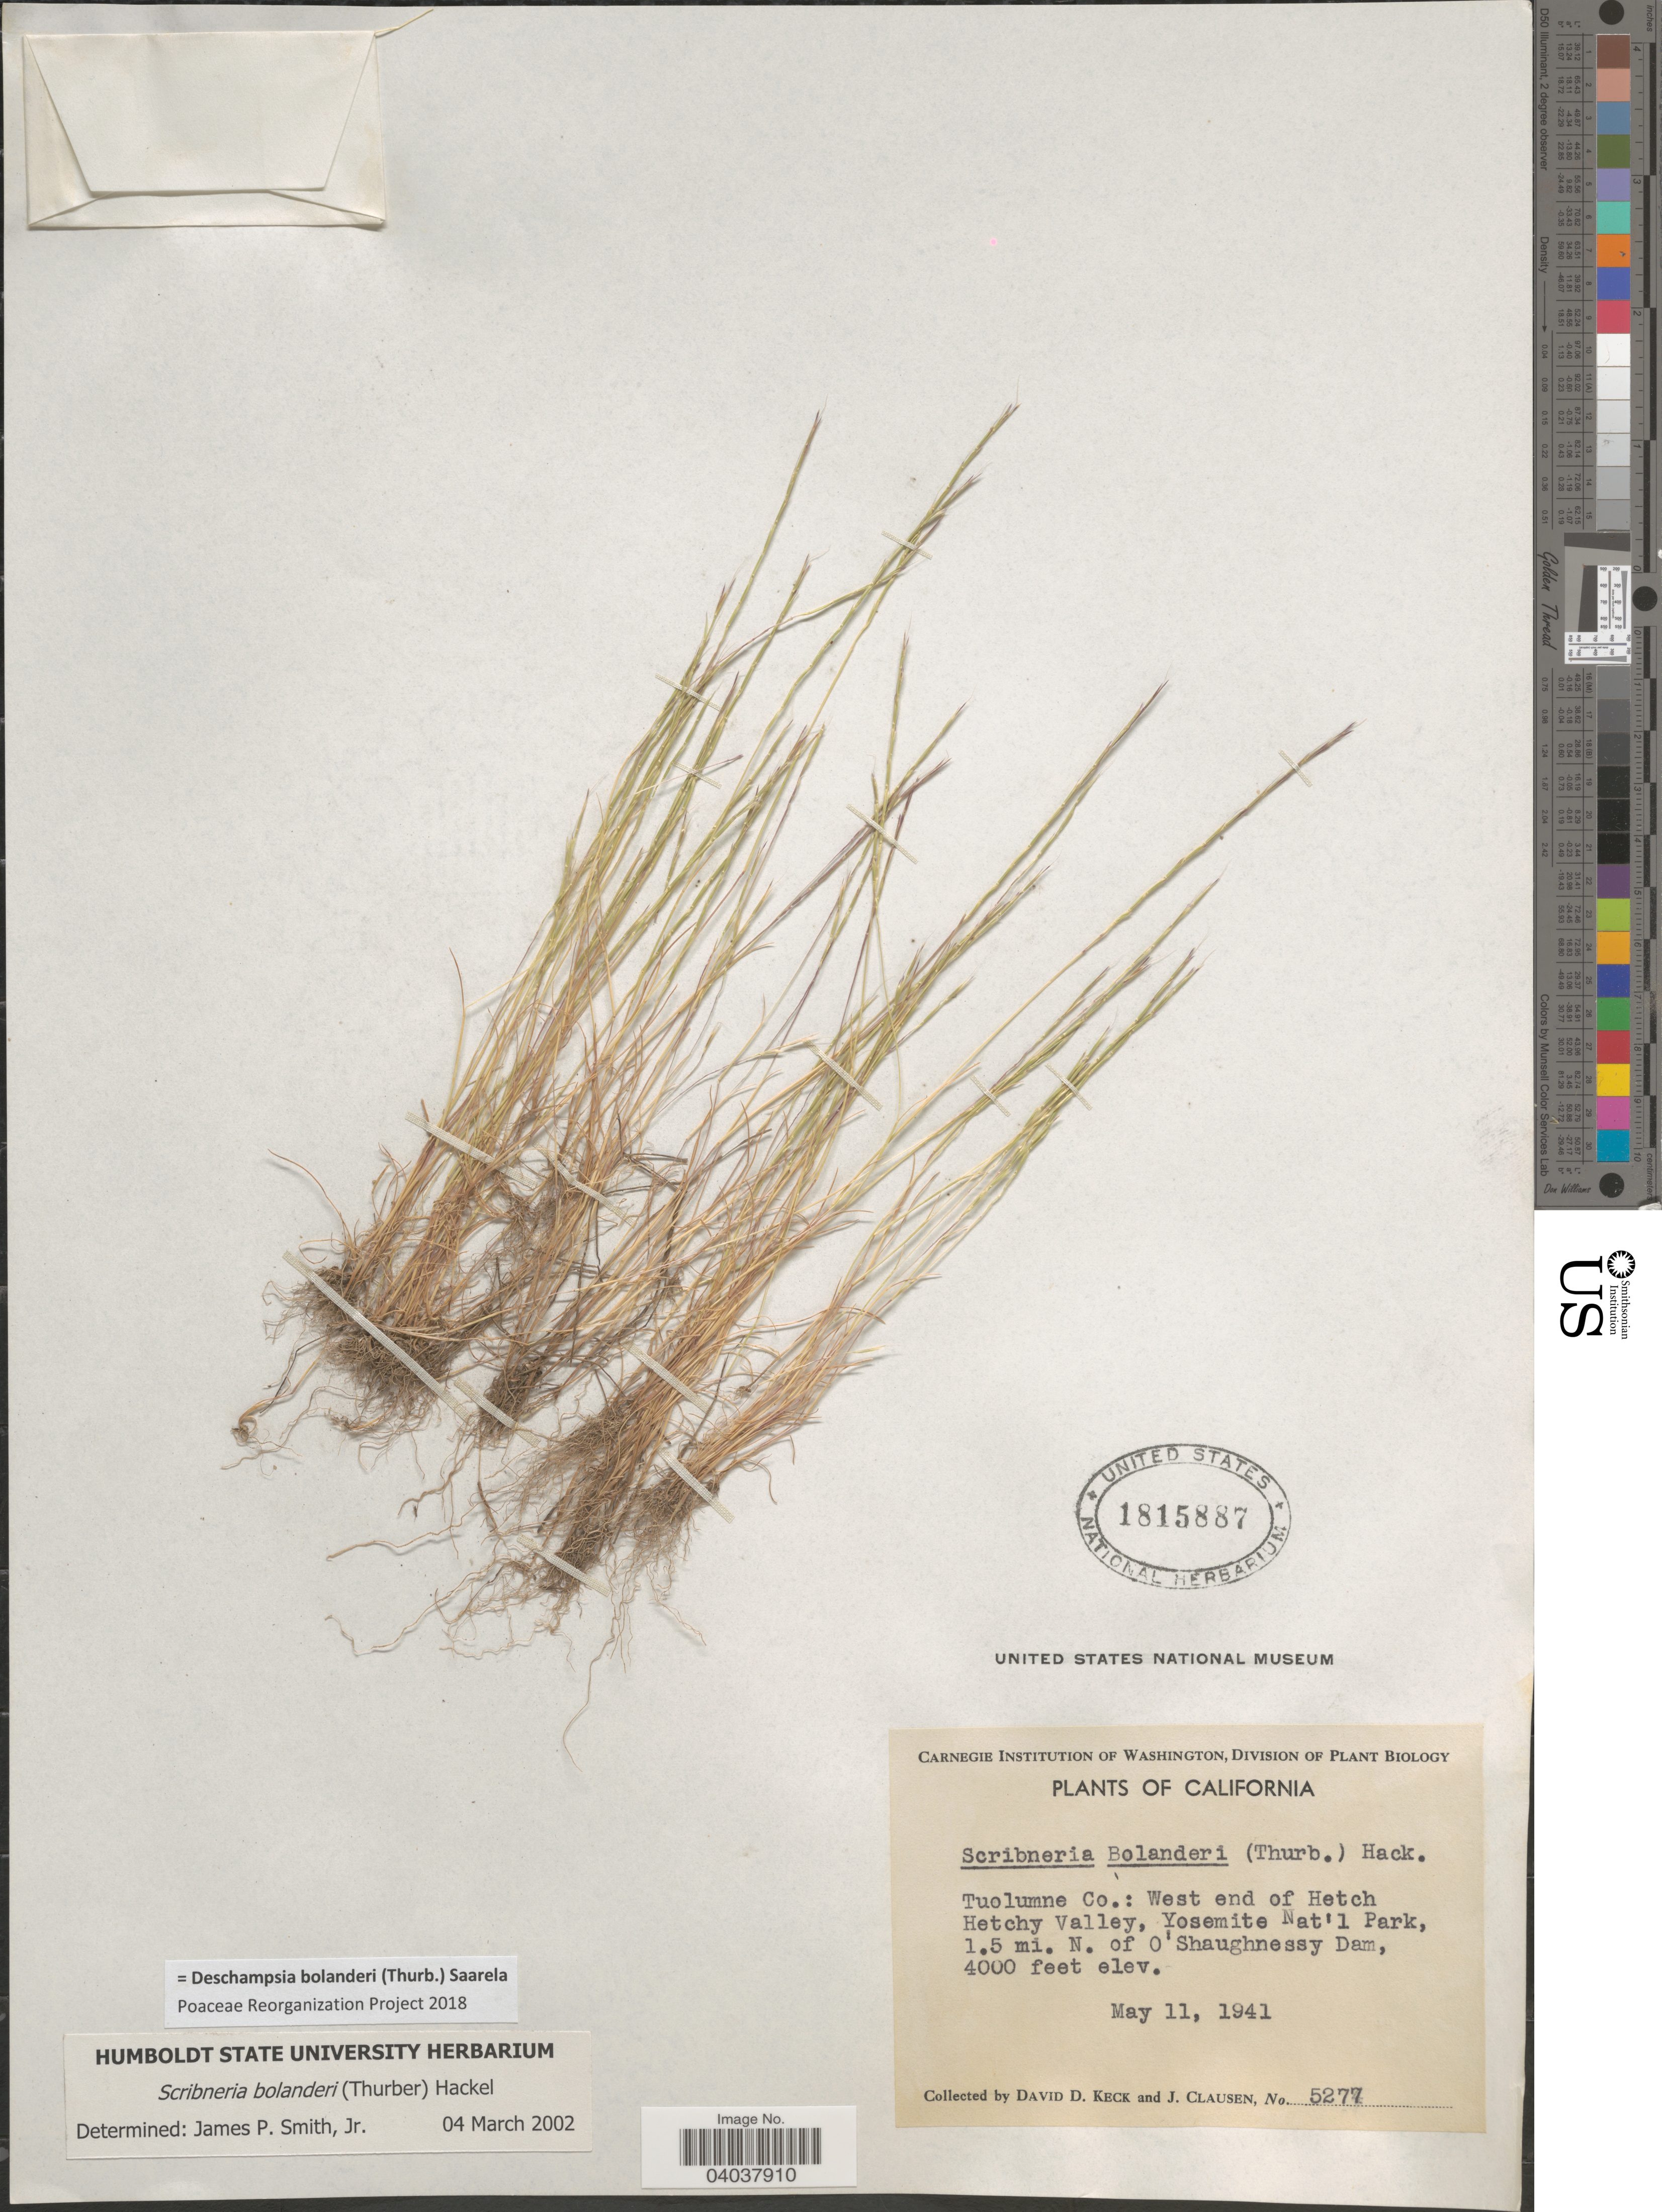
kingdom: Plantae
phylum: Tracheophyta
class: Liliopsida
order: Poales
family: Poaceae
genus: Deschampsia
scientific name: Deschampsia bolanderi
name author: (Thurb.) Saarela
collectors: D. D. Keck & J. Clausen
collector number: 5277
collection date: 1941-05-11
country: United States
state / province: California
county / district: Tuolumne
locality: Tuolumne Co.: West end of Hetch Hetchy Valley, Yosemite Nat'l Park, 1.5 mi. N. of O'Shaughnessy Dam.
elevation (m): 1219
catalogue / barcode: US 1815887